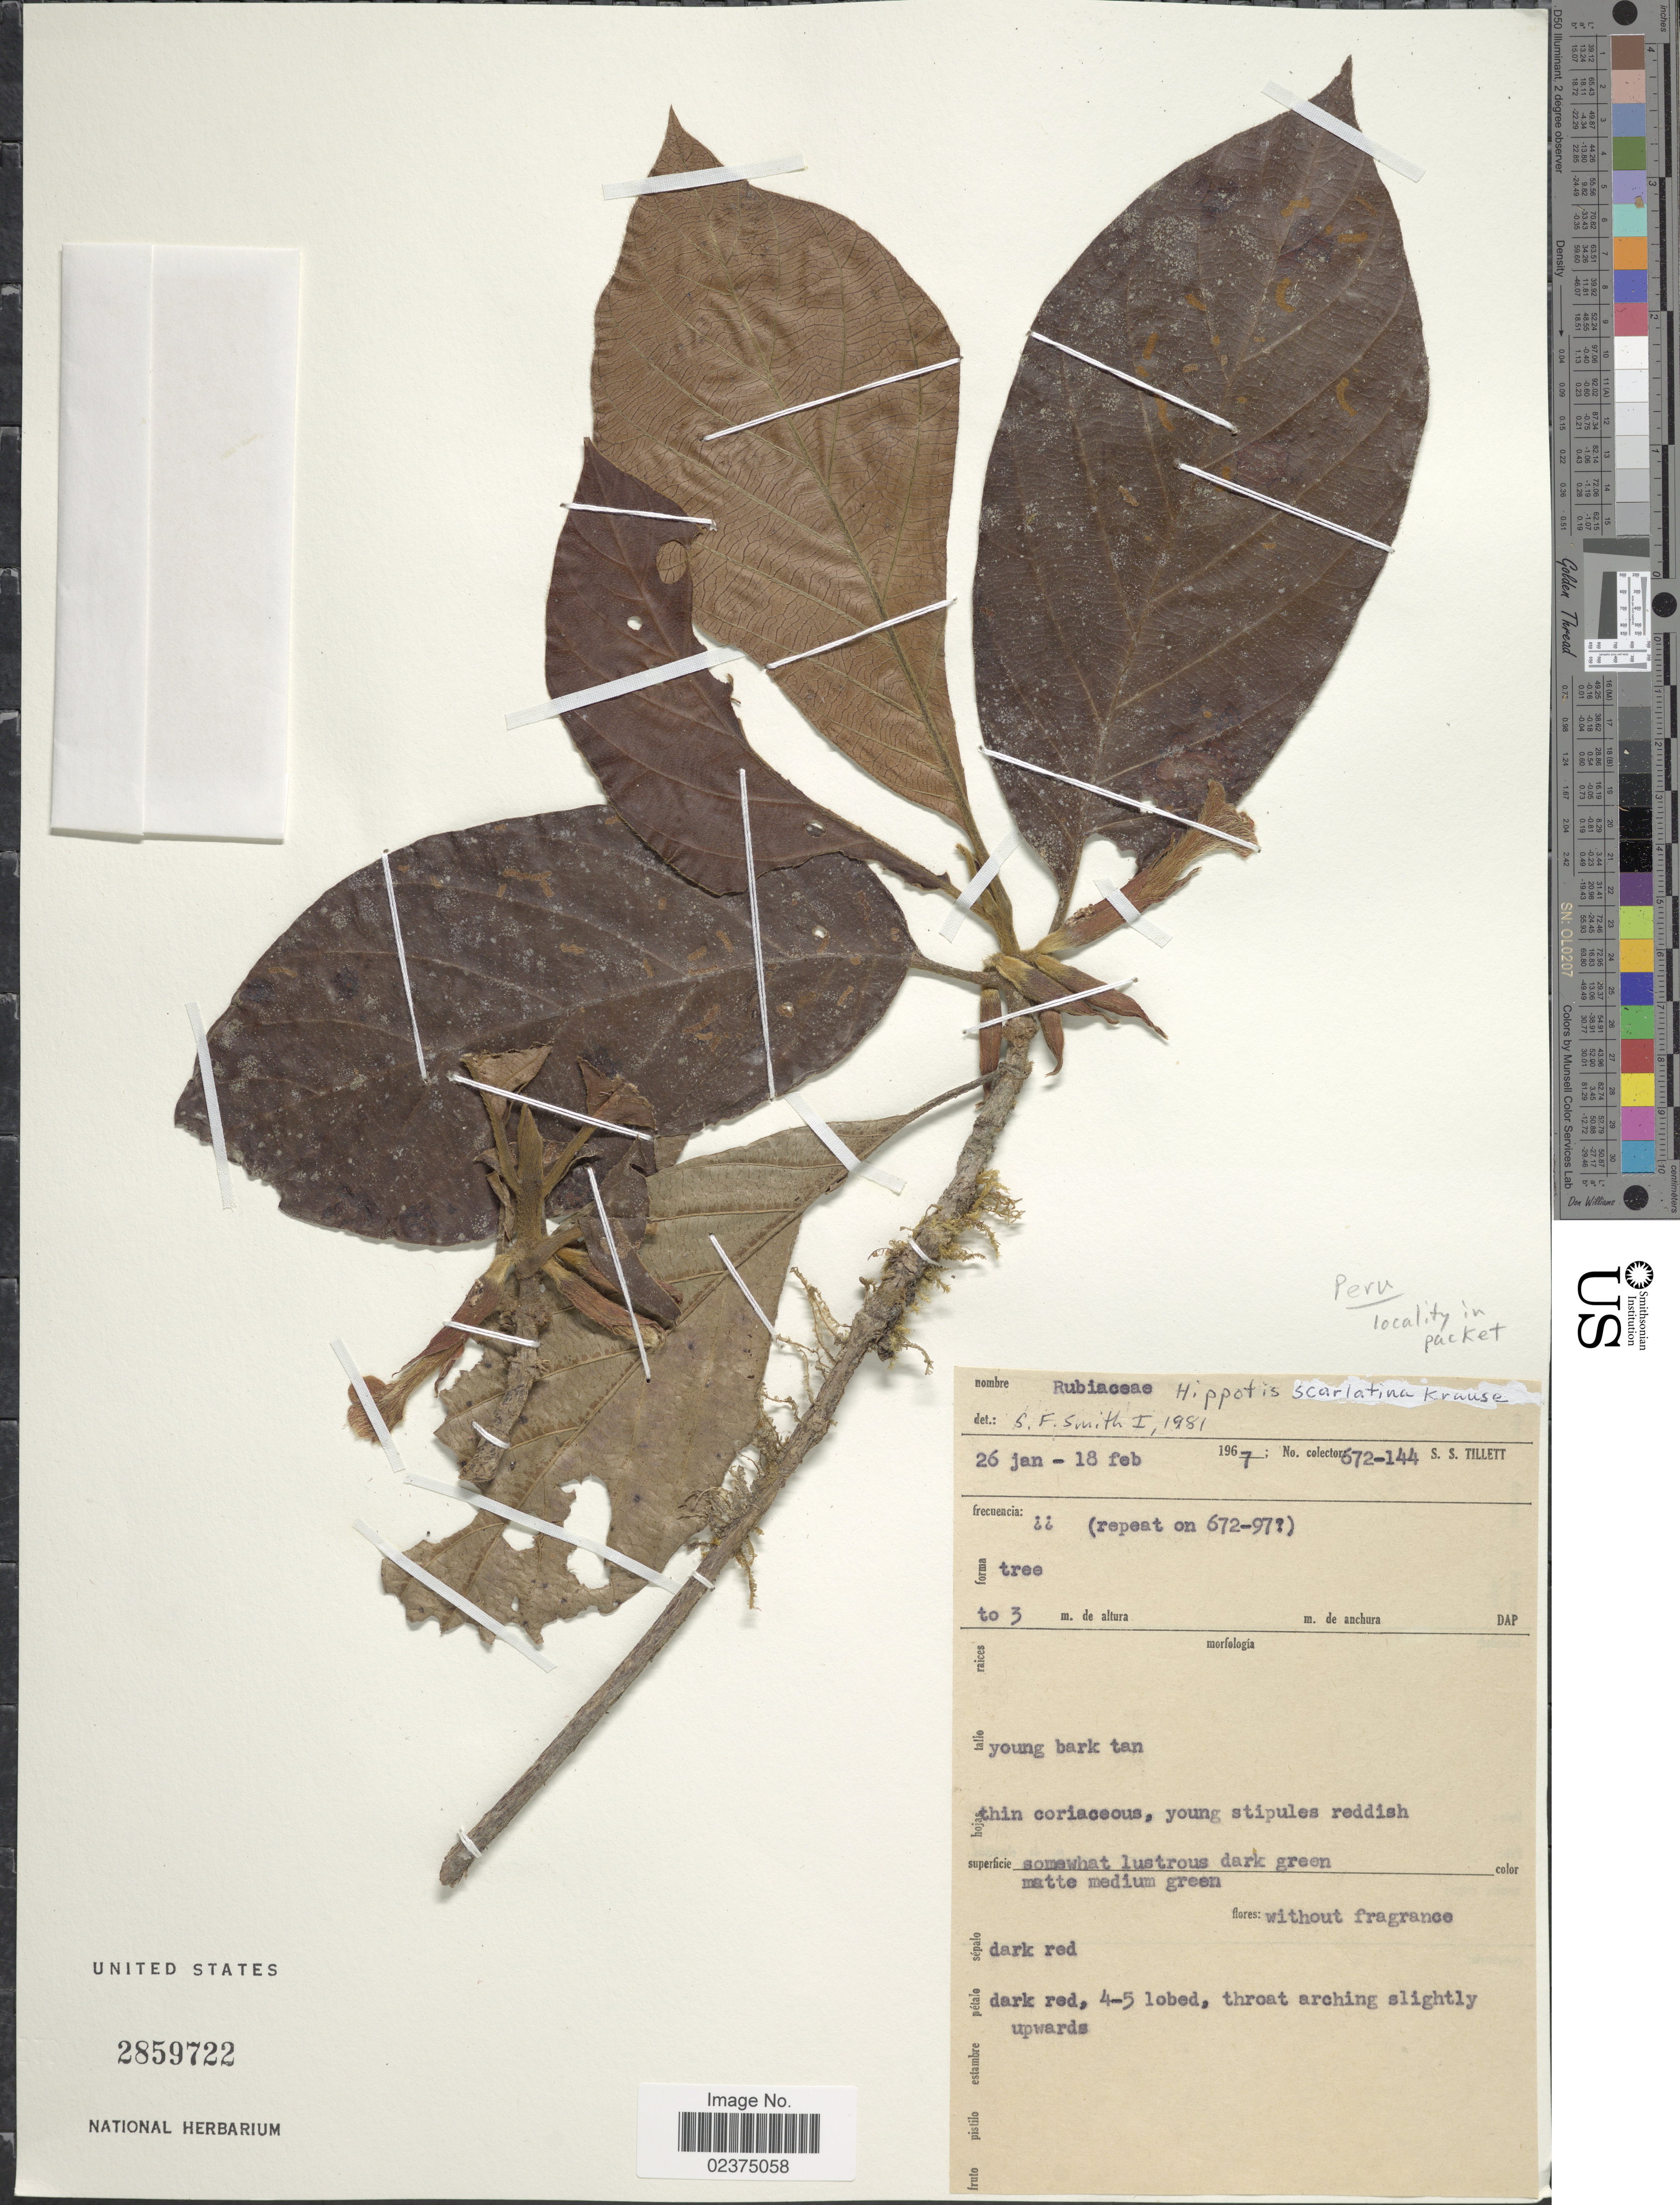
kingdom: Plantae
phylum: Tracheophyta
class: Magnoliopsida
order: Gentianales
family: Rubiaceae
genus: Hippotis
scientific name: Hippotis scarlatina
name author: K. Krause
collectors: S. S. Tillett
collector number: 672-144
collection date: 1967-01-26/1967-02-18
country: Peru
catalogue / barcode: US 2859722